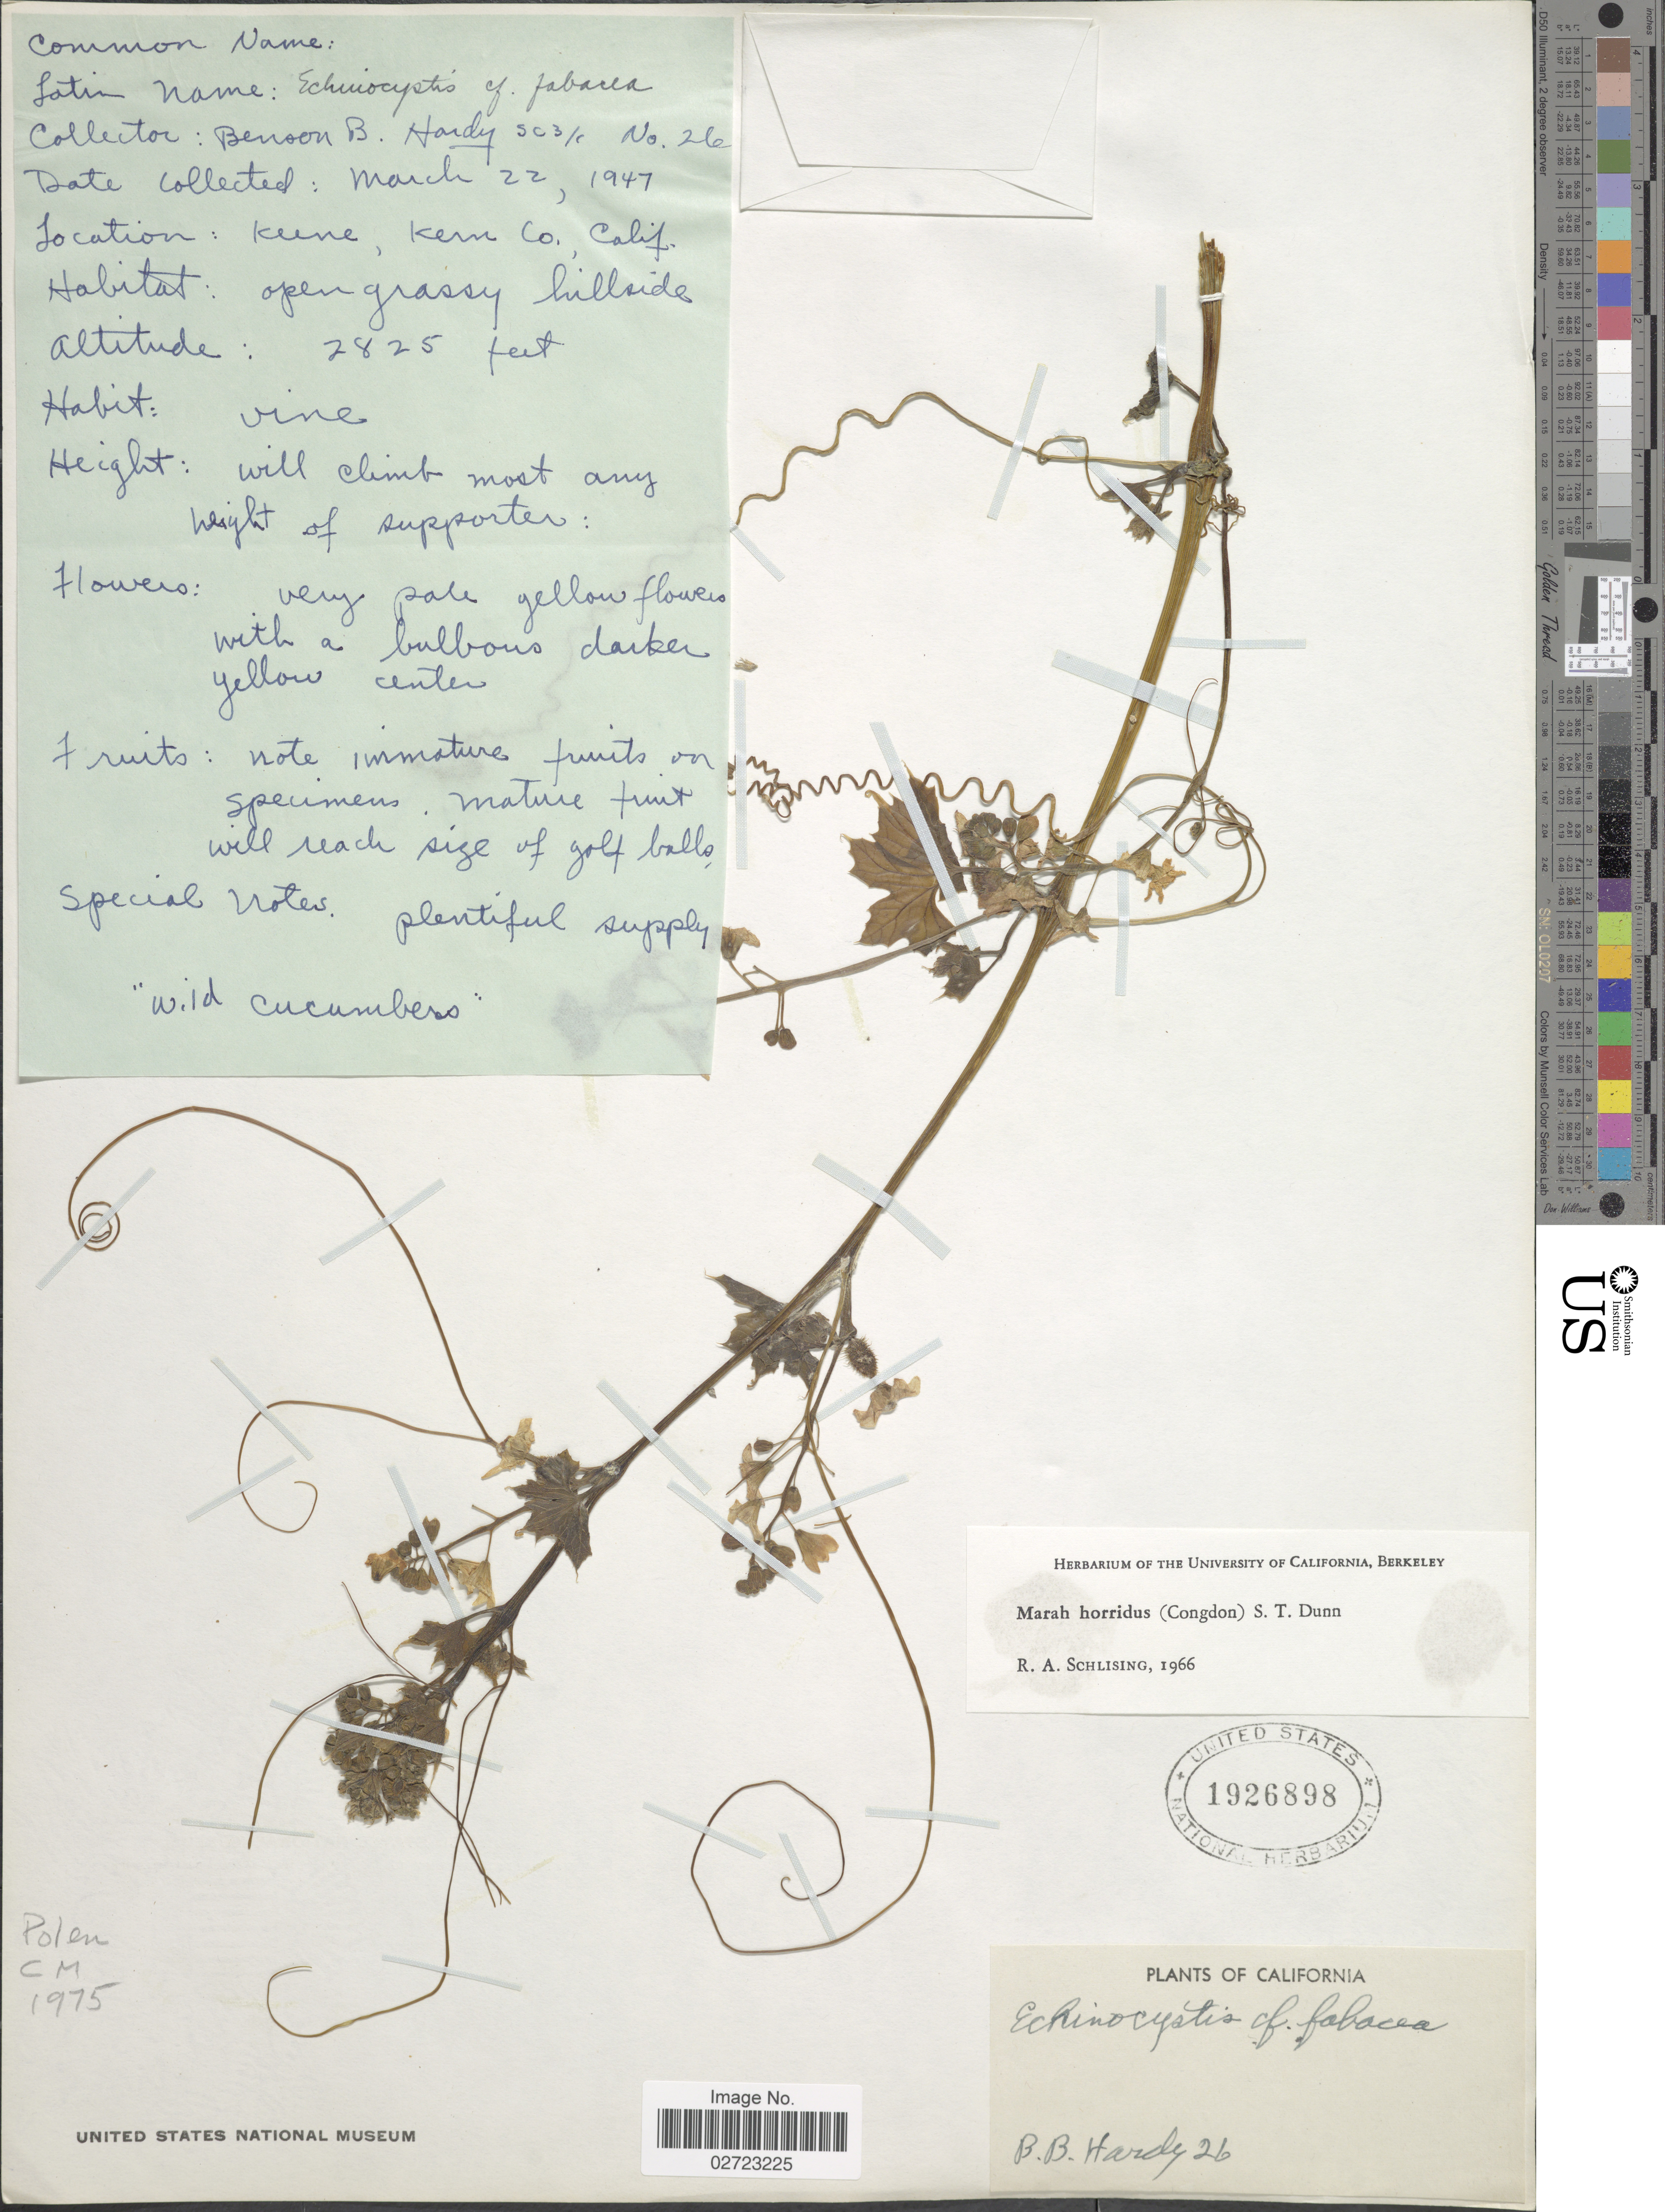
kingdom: Plantae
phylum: Tracheophyta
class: Magnoliopsida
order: Cucurbitales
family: Cucurbitaceae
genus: Marah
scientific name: Marah horrida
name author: (Congdon) Dunn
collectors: B. Hardy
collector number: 26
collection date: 1947-03-22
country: United States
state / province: California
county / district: Kern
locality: Keene, Kern Co., open grassy hillside.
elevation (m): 861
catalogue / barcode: US 1926898